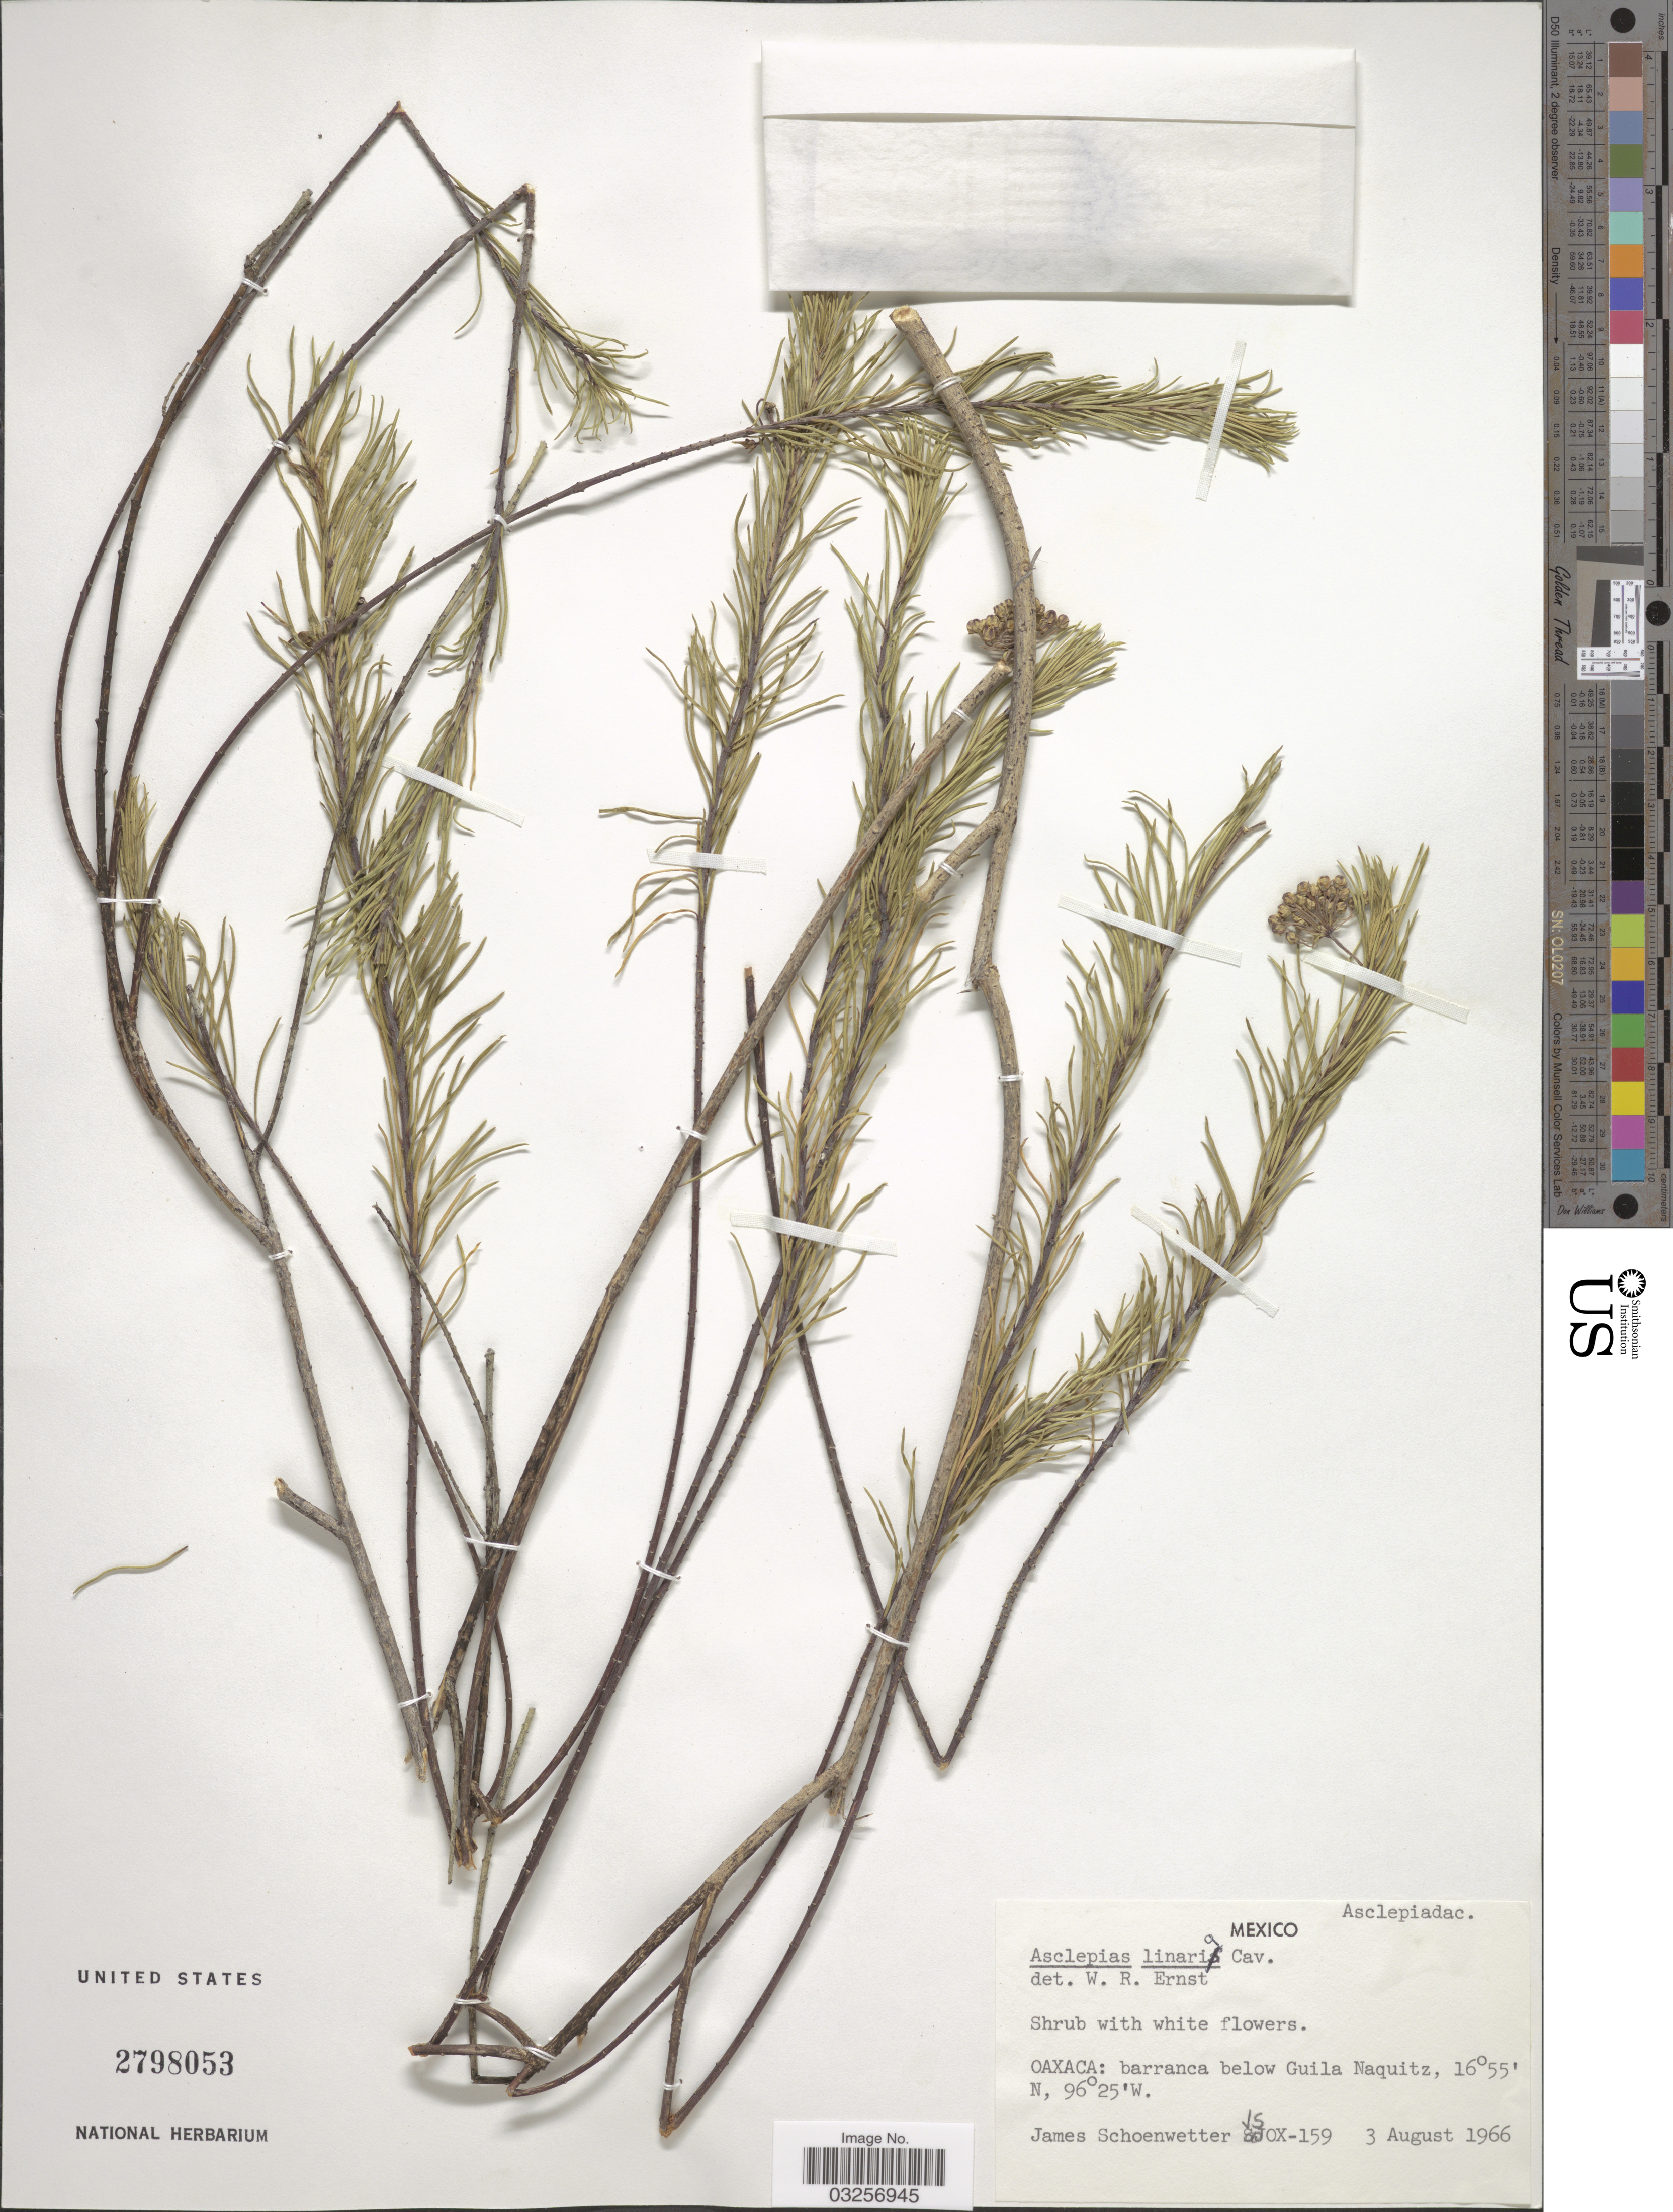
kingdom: Plantae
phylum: Tracheophyta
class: Magnoliopsida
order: Gentianales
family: Apocynaceae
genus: Asclepias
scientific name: Asclepias linaria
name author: Cav.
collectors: J. Schoenwetter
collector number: JSOX-159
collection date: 1966-08-03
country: Mexico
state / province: Oaxaca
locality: Barranca below Guila Naquitz.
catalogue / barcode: US 2798053